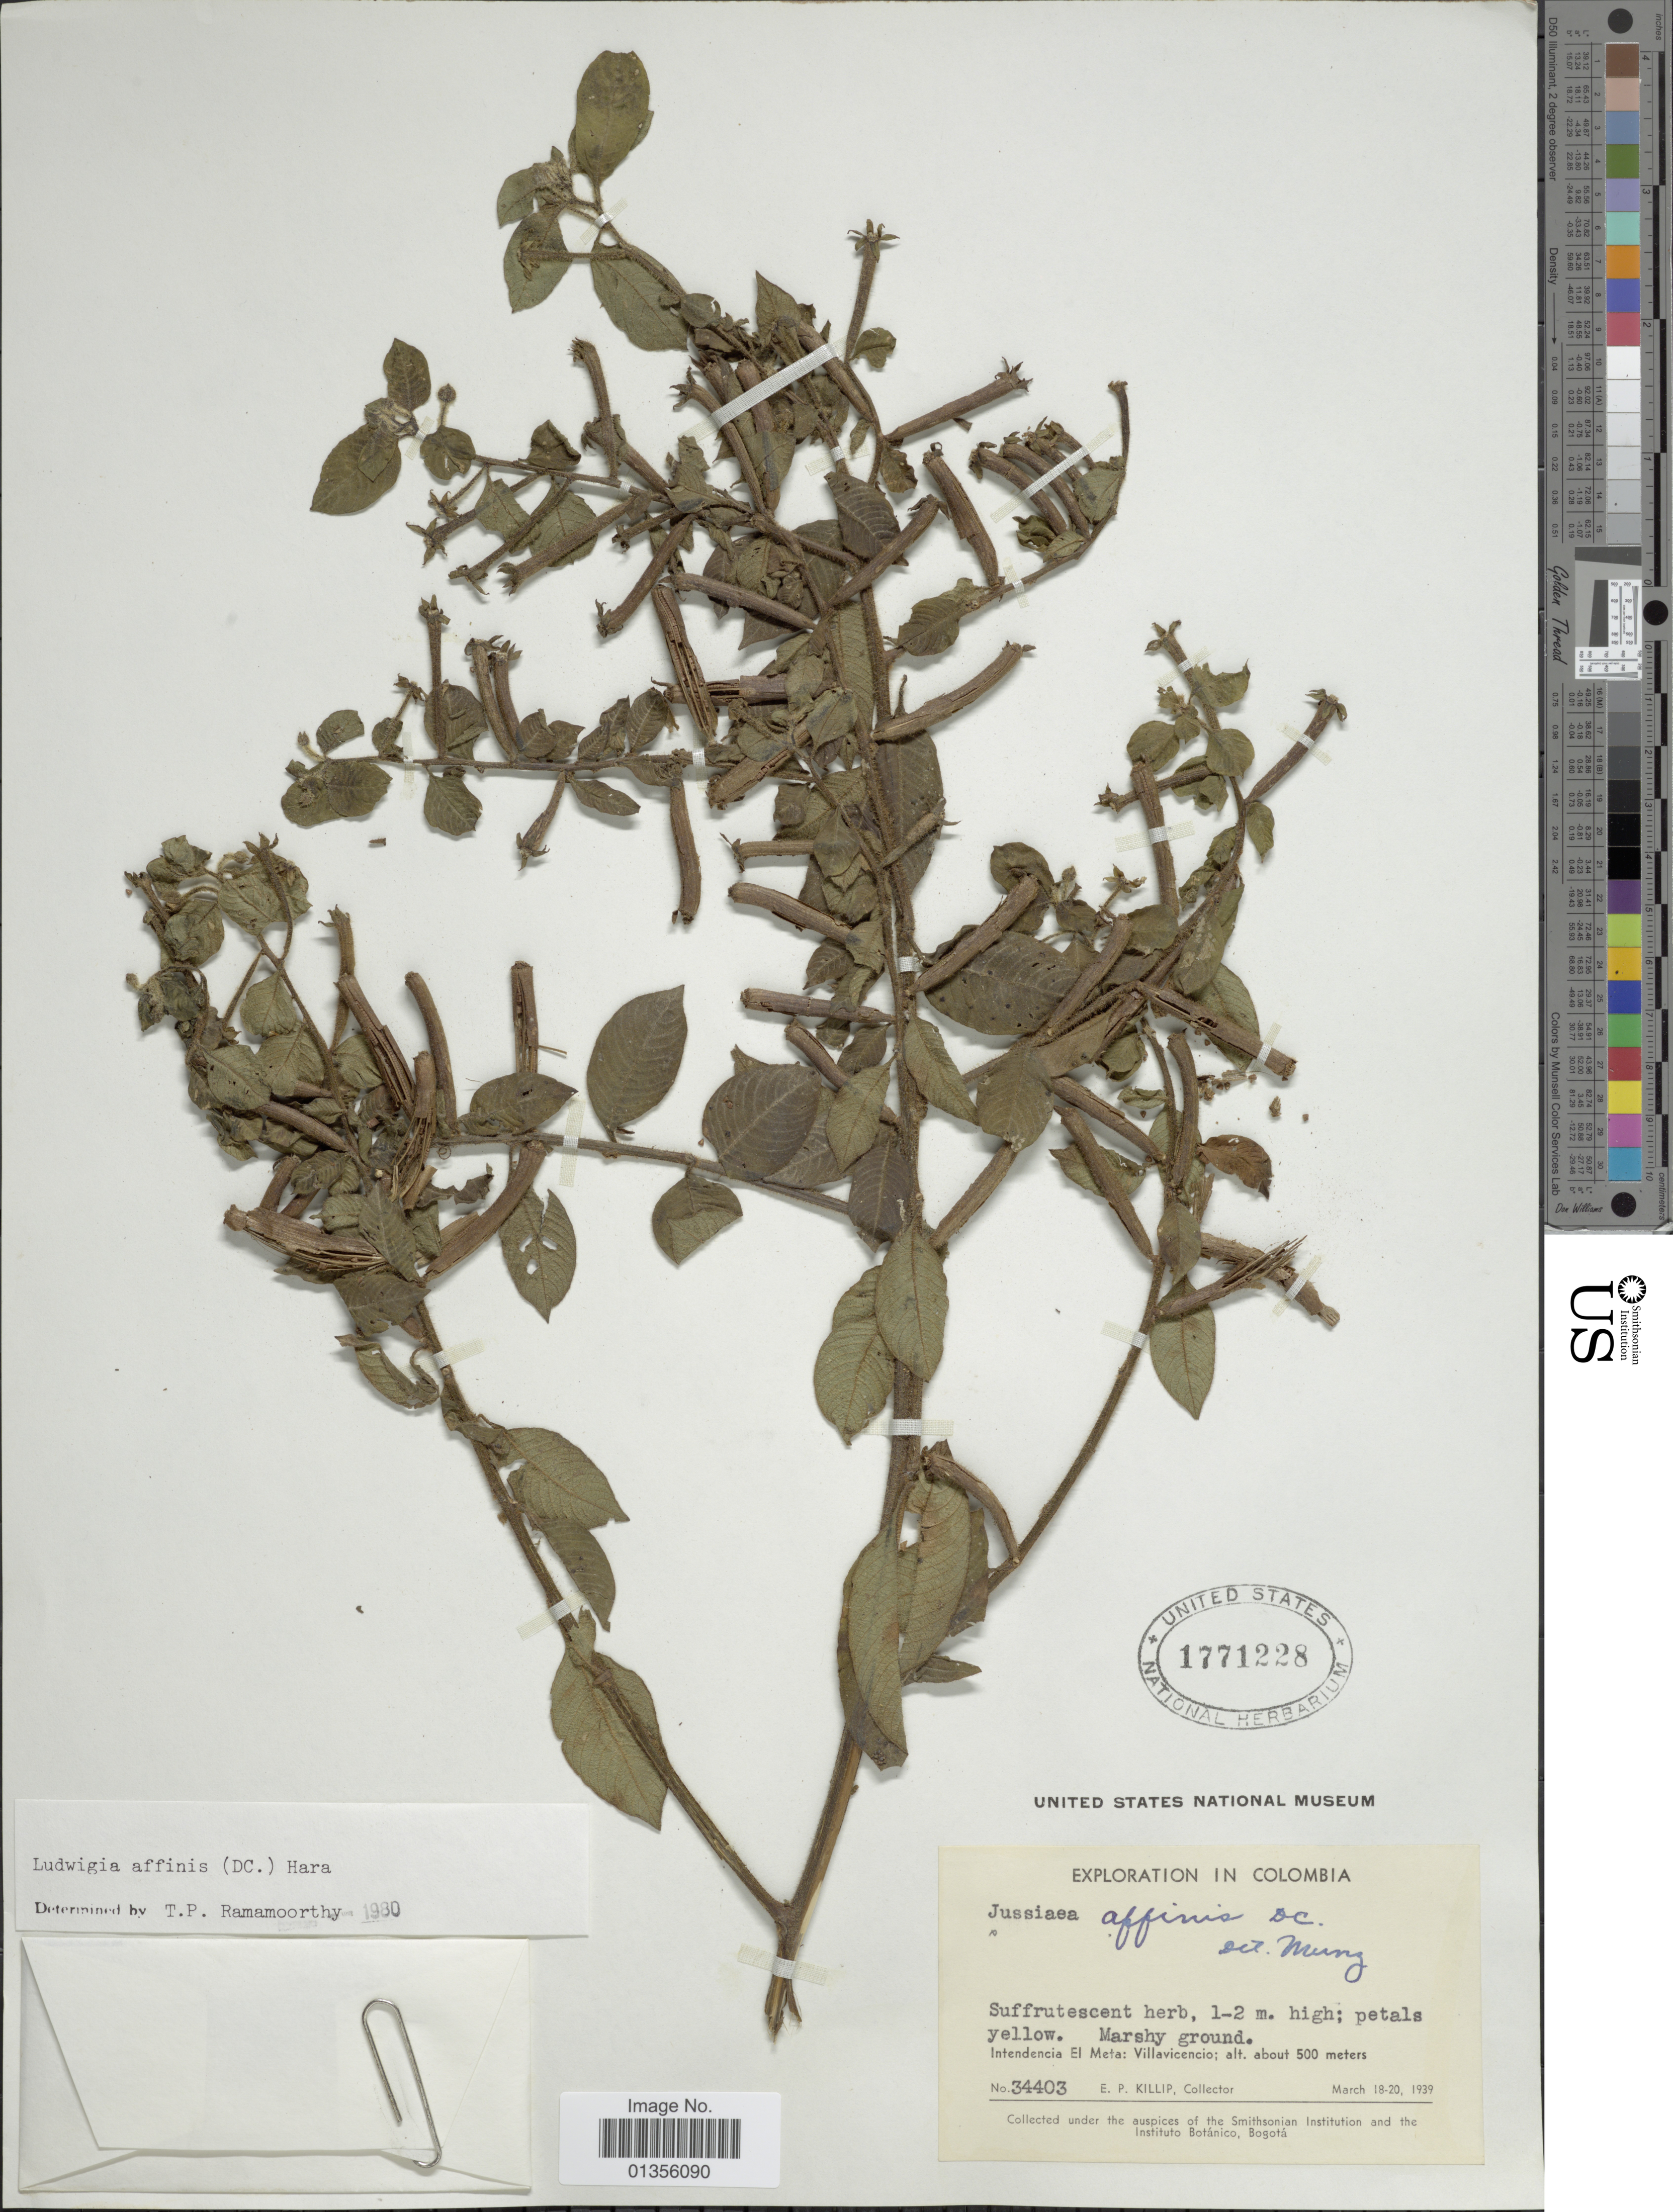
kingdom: Plantae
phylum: Tracheophyta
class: Magnoliopsida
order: Myrtales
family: Onagraceae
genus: Ludwigia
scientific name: Ludwigia affinis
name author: (DC.) H. Hara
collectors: E. P. Killip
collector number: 34403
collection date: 1939-03-18/1939-03-20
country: Colombia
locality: Intendencia El Meta: Villavicencio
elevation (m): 500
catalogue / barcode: US 1771228